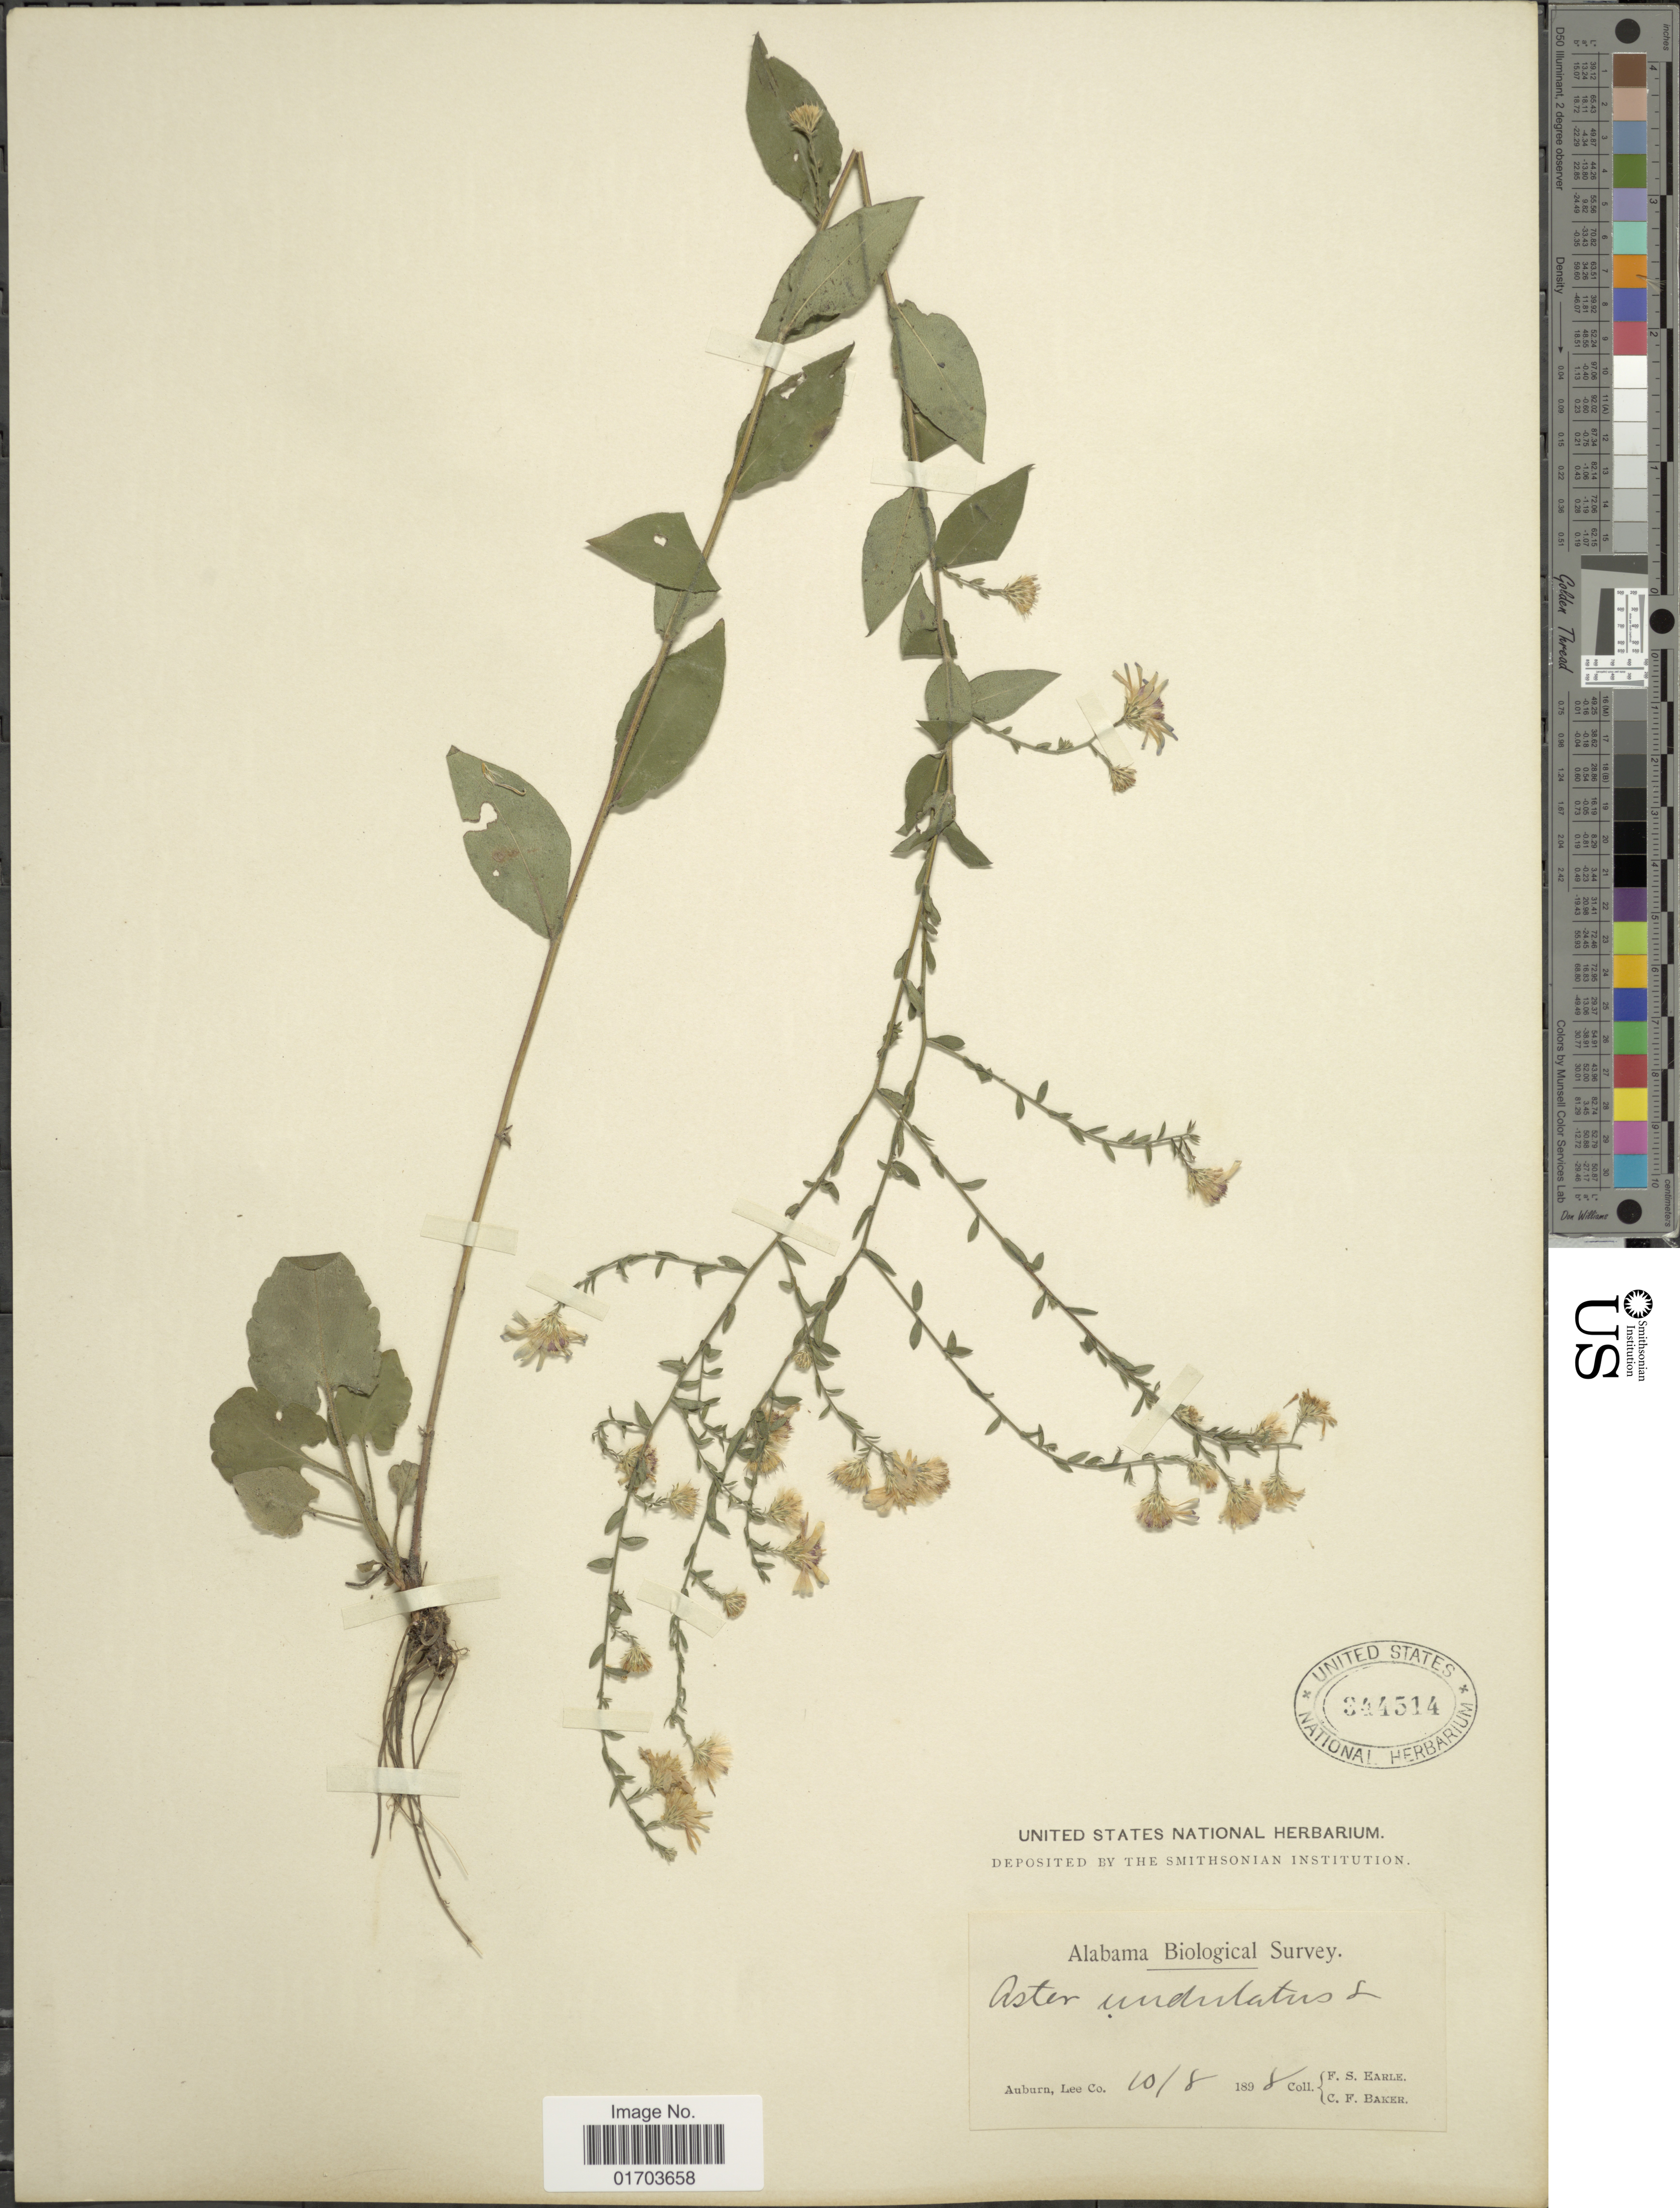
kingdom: Plantae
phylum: Tracheophyta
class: Magnoliopsida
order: Asterales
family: Asteraceae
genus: Symphyotrichum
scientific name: Symphyotrichum undulatum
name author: (L.) G.L. Nesom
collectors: F. S. Earle & C. F. Baker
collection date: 1898-10-08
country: United States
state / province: Alabama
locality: Alabama Biological Survey. Auburn, Lee Co.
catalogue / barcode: US 344514